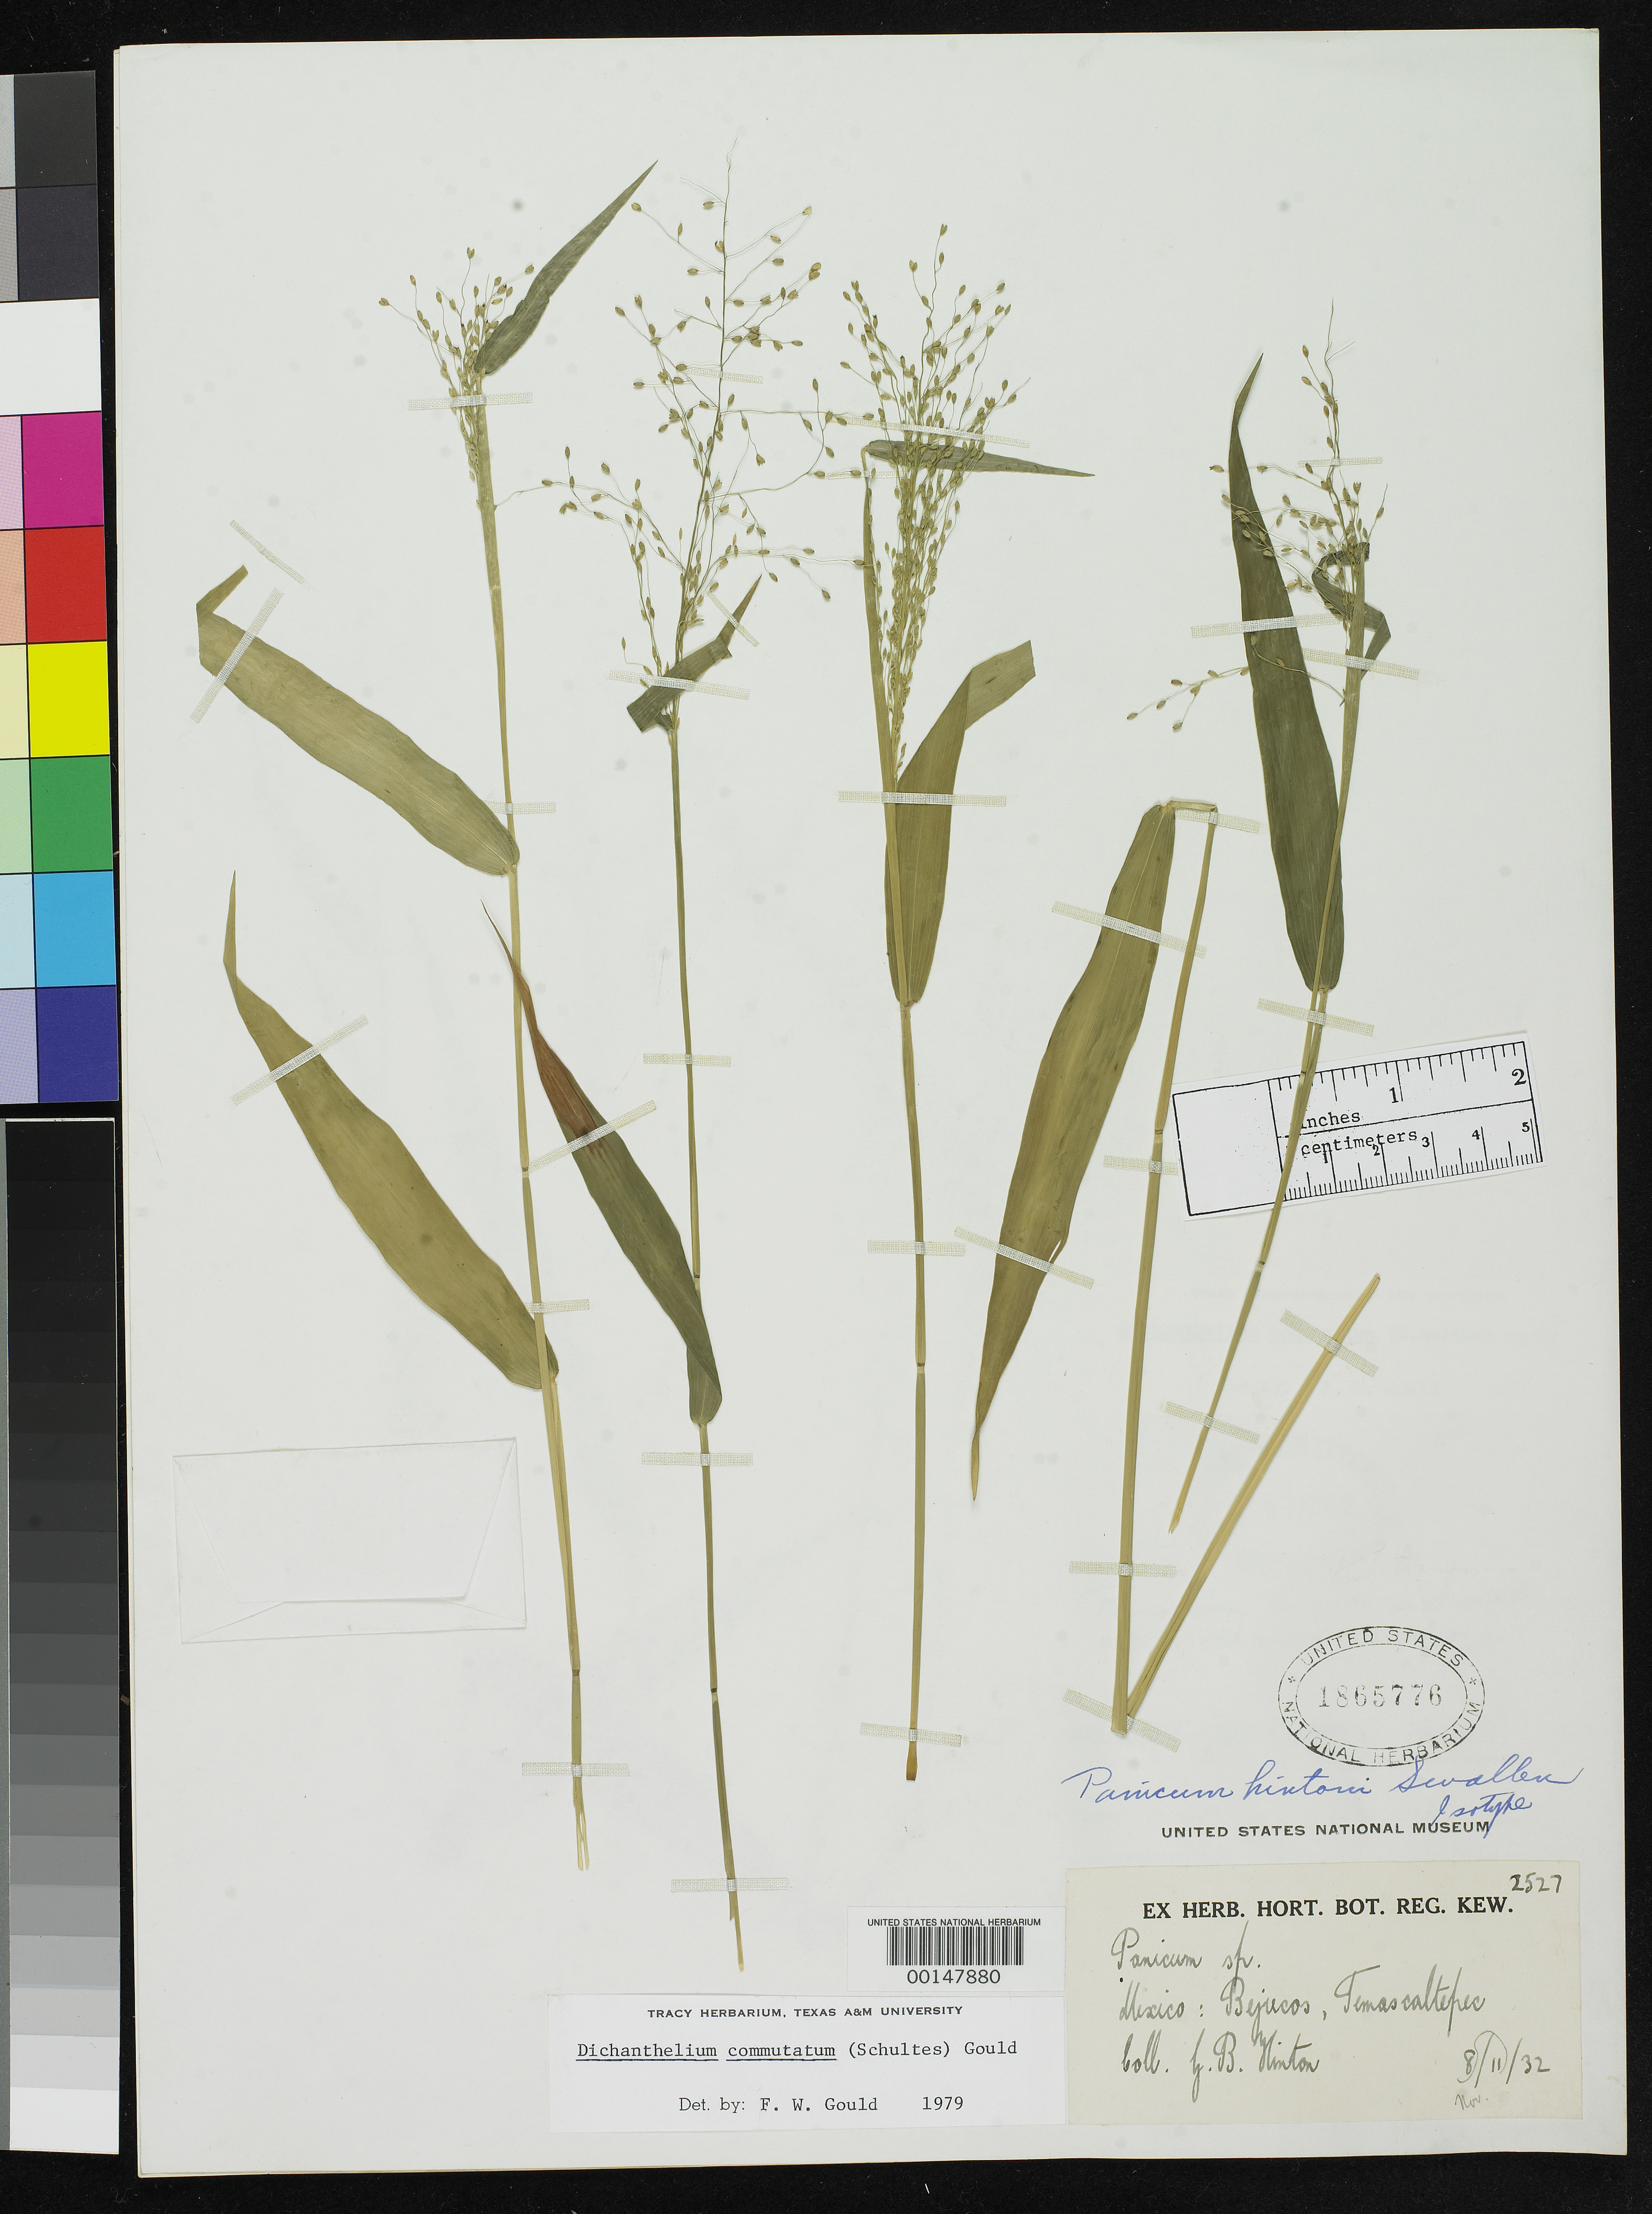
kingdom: Plantae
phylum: Tracheophyta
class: Liliopsida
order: Poales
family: Poaceae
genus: Panicum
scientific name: Panicum hintonii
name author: Swallen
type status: Isotype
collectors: G. B. Hinton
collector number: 2527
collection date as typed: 08 Nov 1932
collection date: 1932-11-08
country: Mexico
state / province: México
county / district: Temascaltepec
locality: Bejucos.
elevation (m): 610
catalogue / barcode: US 1865776